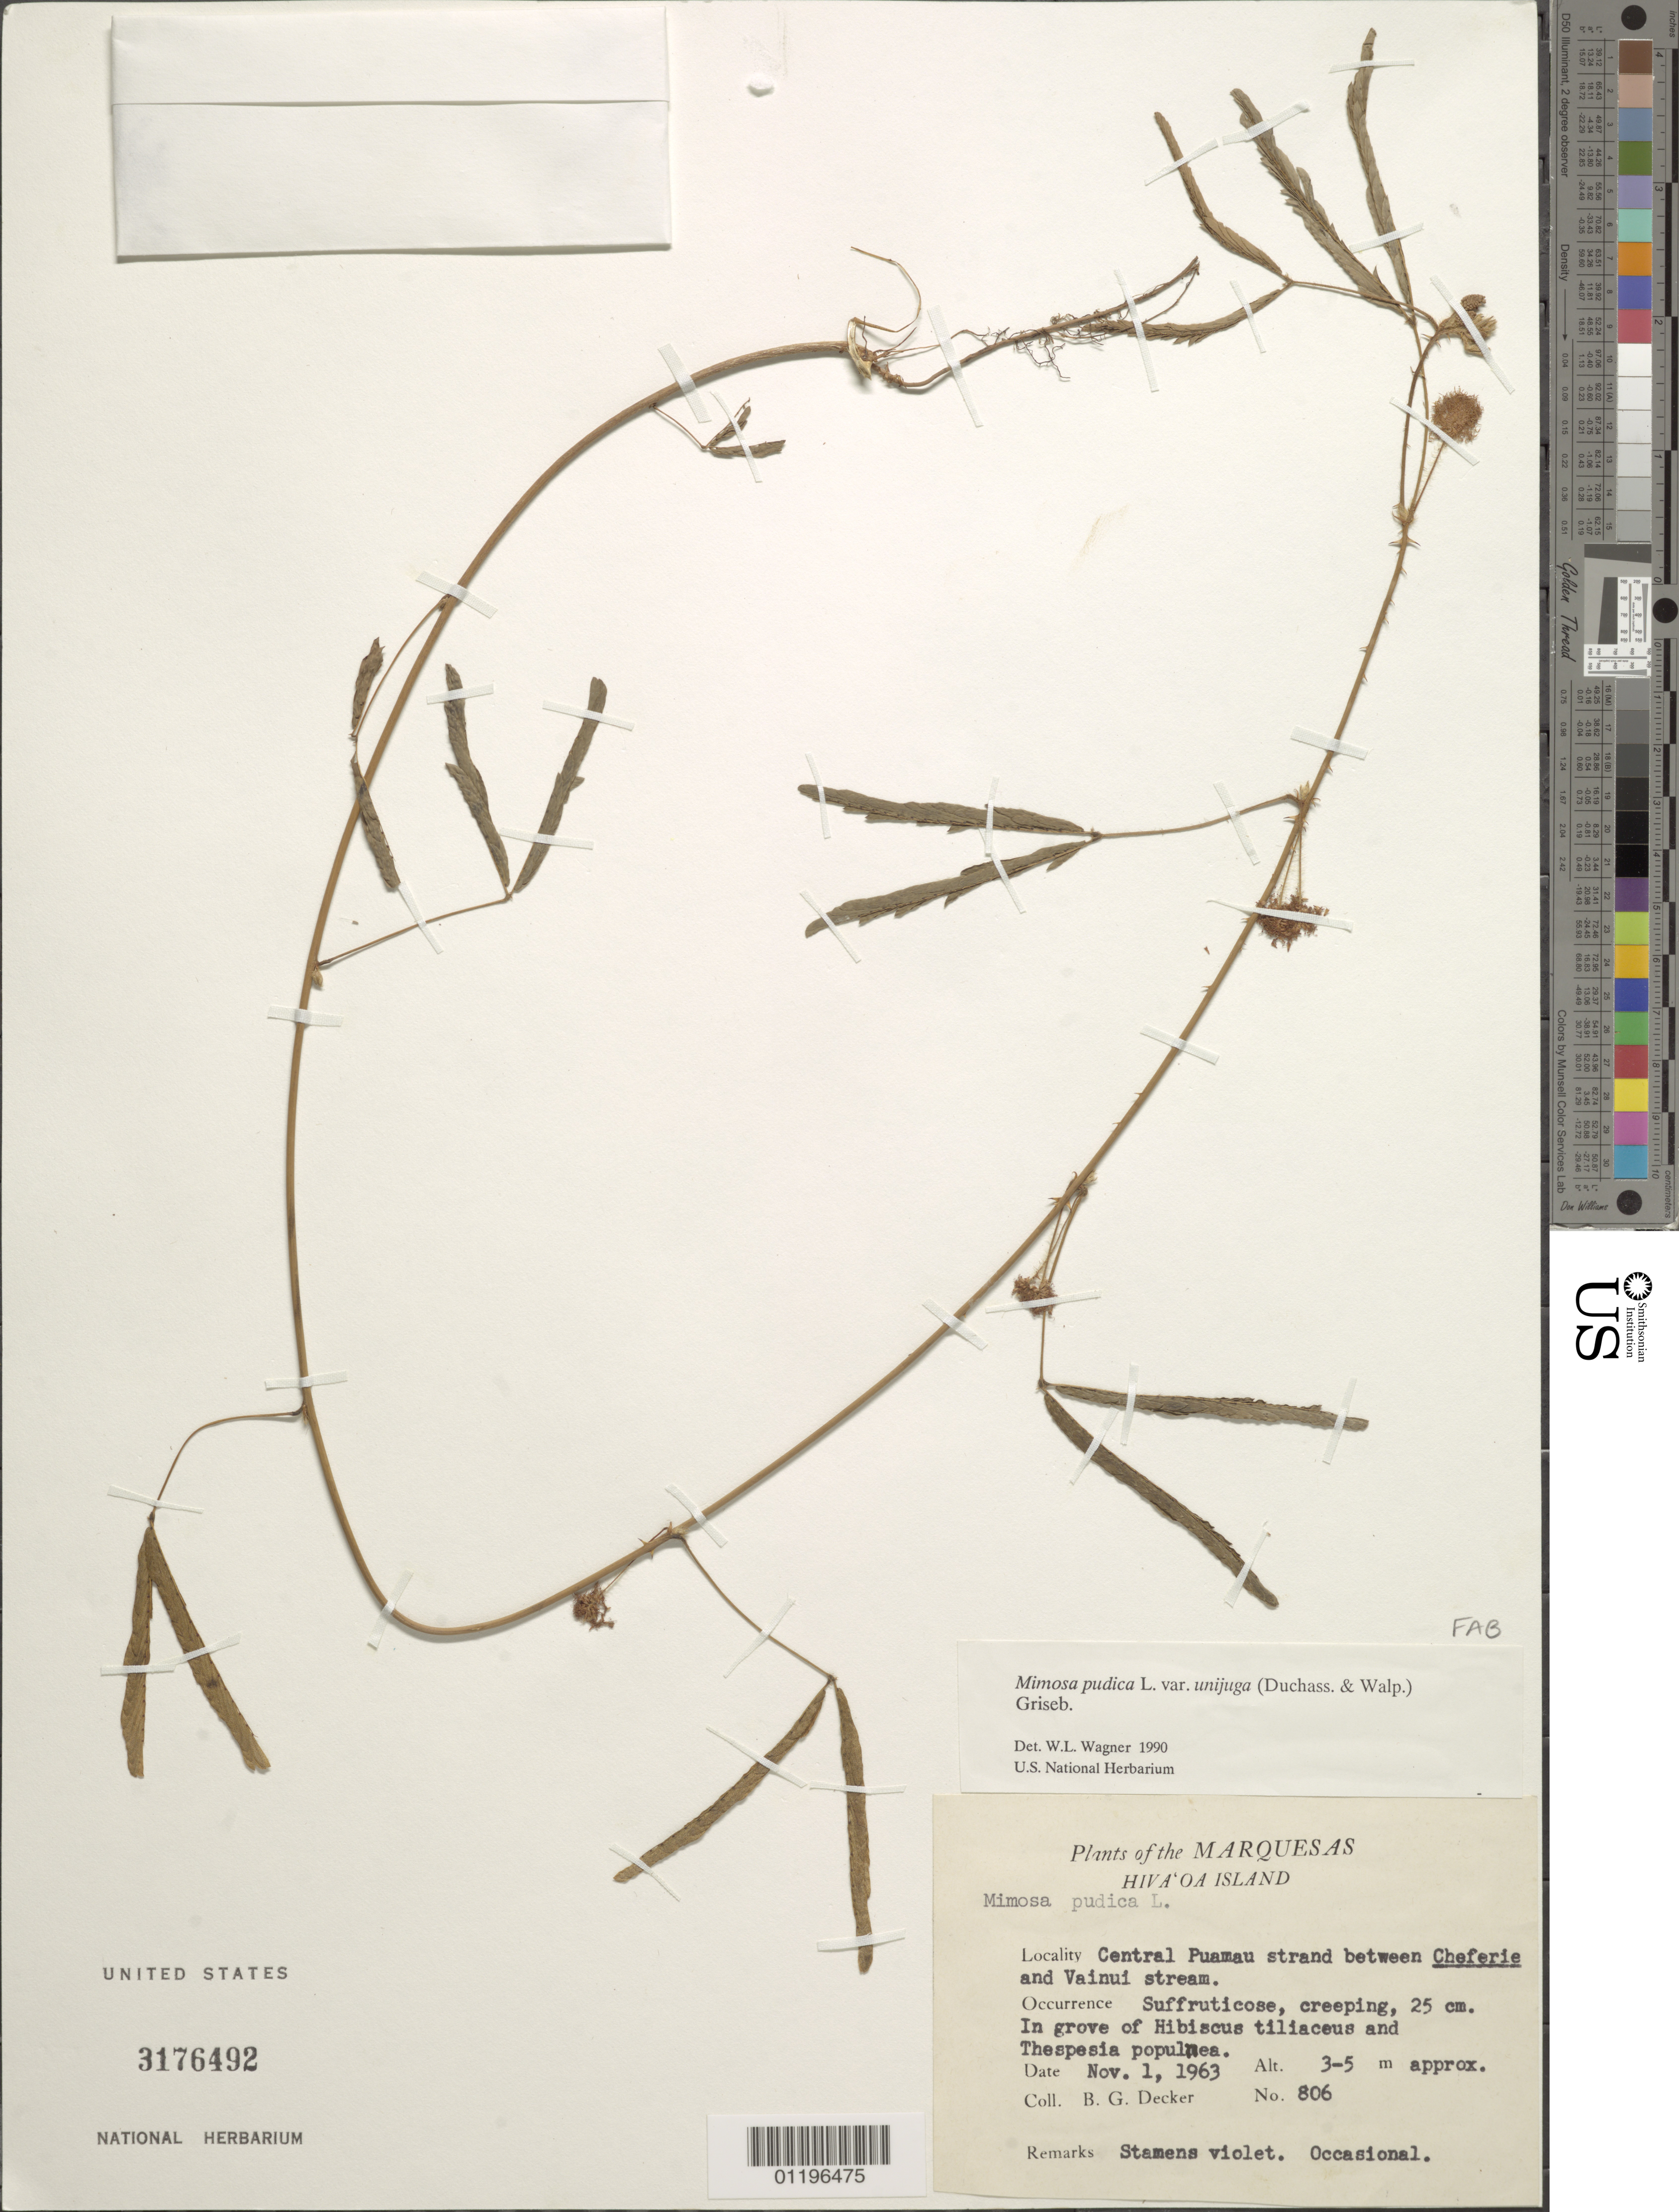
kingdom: Plantae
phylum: Tracheophyta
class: Magnoliopsida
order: Fabales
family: Fabaceae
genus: Mimosa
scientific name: Mimosa pudica var. unijuga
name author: (Walp. & Duchass.) Griseb.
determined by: Wagner, W. L., (BOT), Smithsonian Institution - National Museum of Natural History (UNITED STATES)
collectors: B. G. Decker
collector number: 806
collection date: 1963-11-01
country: French Polynesia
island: Hiva Oa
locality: central Puamau strand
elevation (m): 3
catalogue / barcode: US 3176492